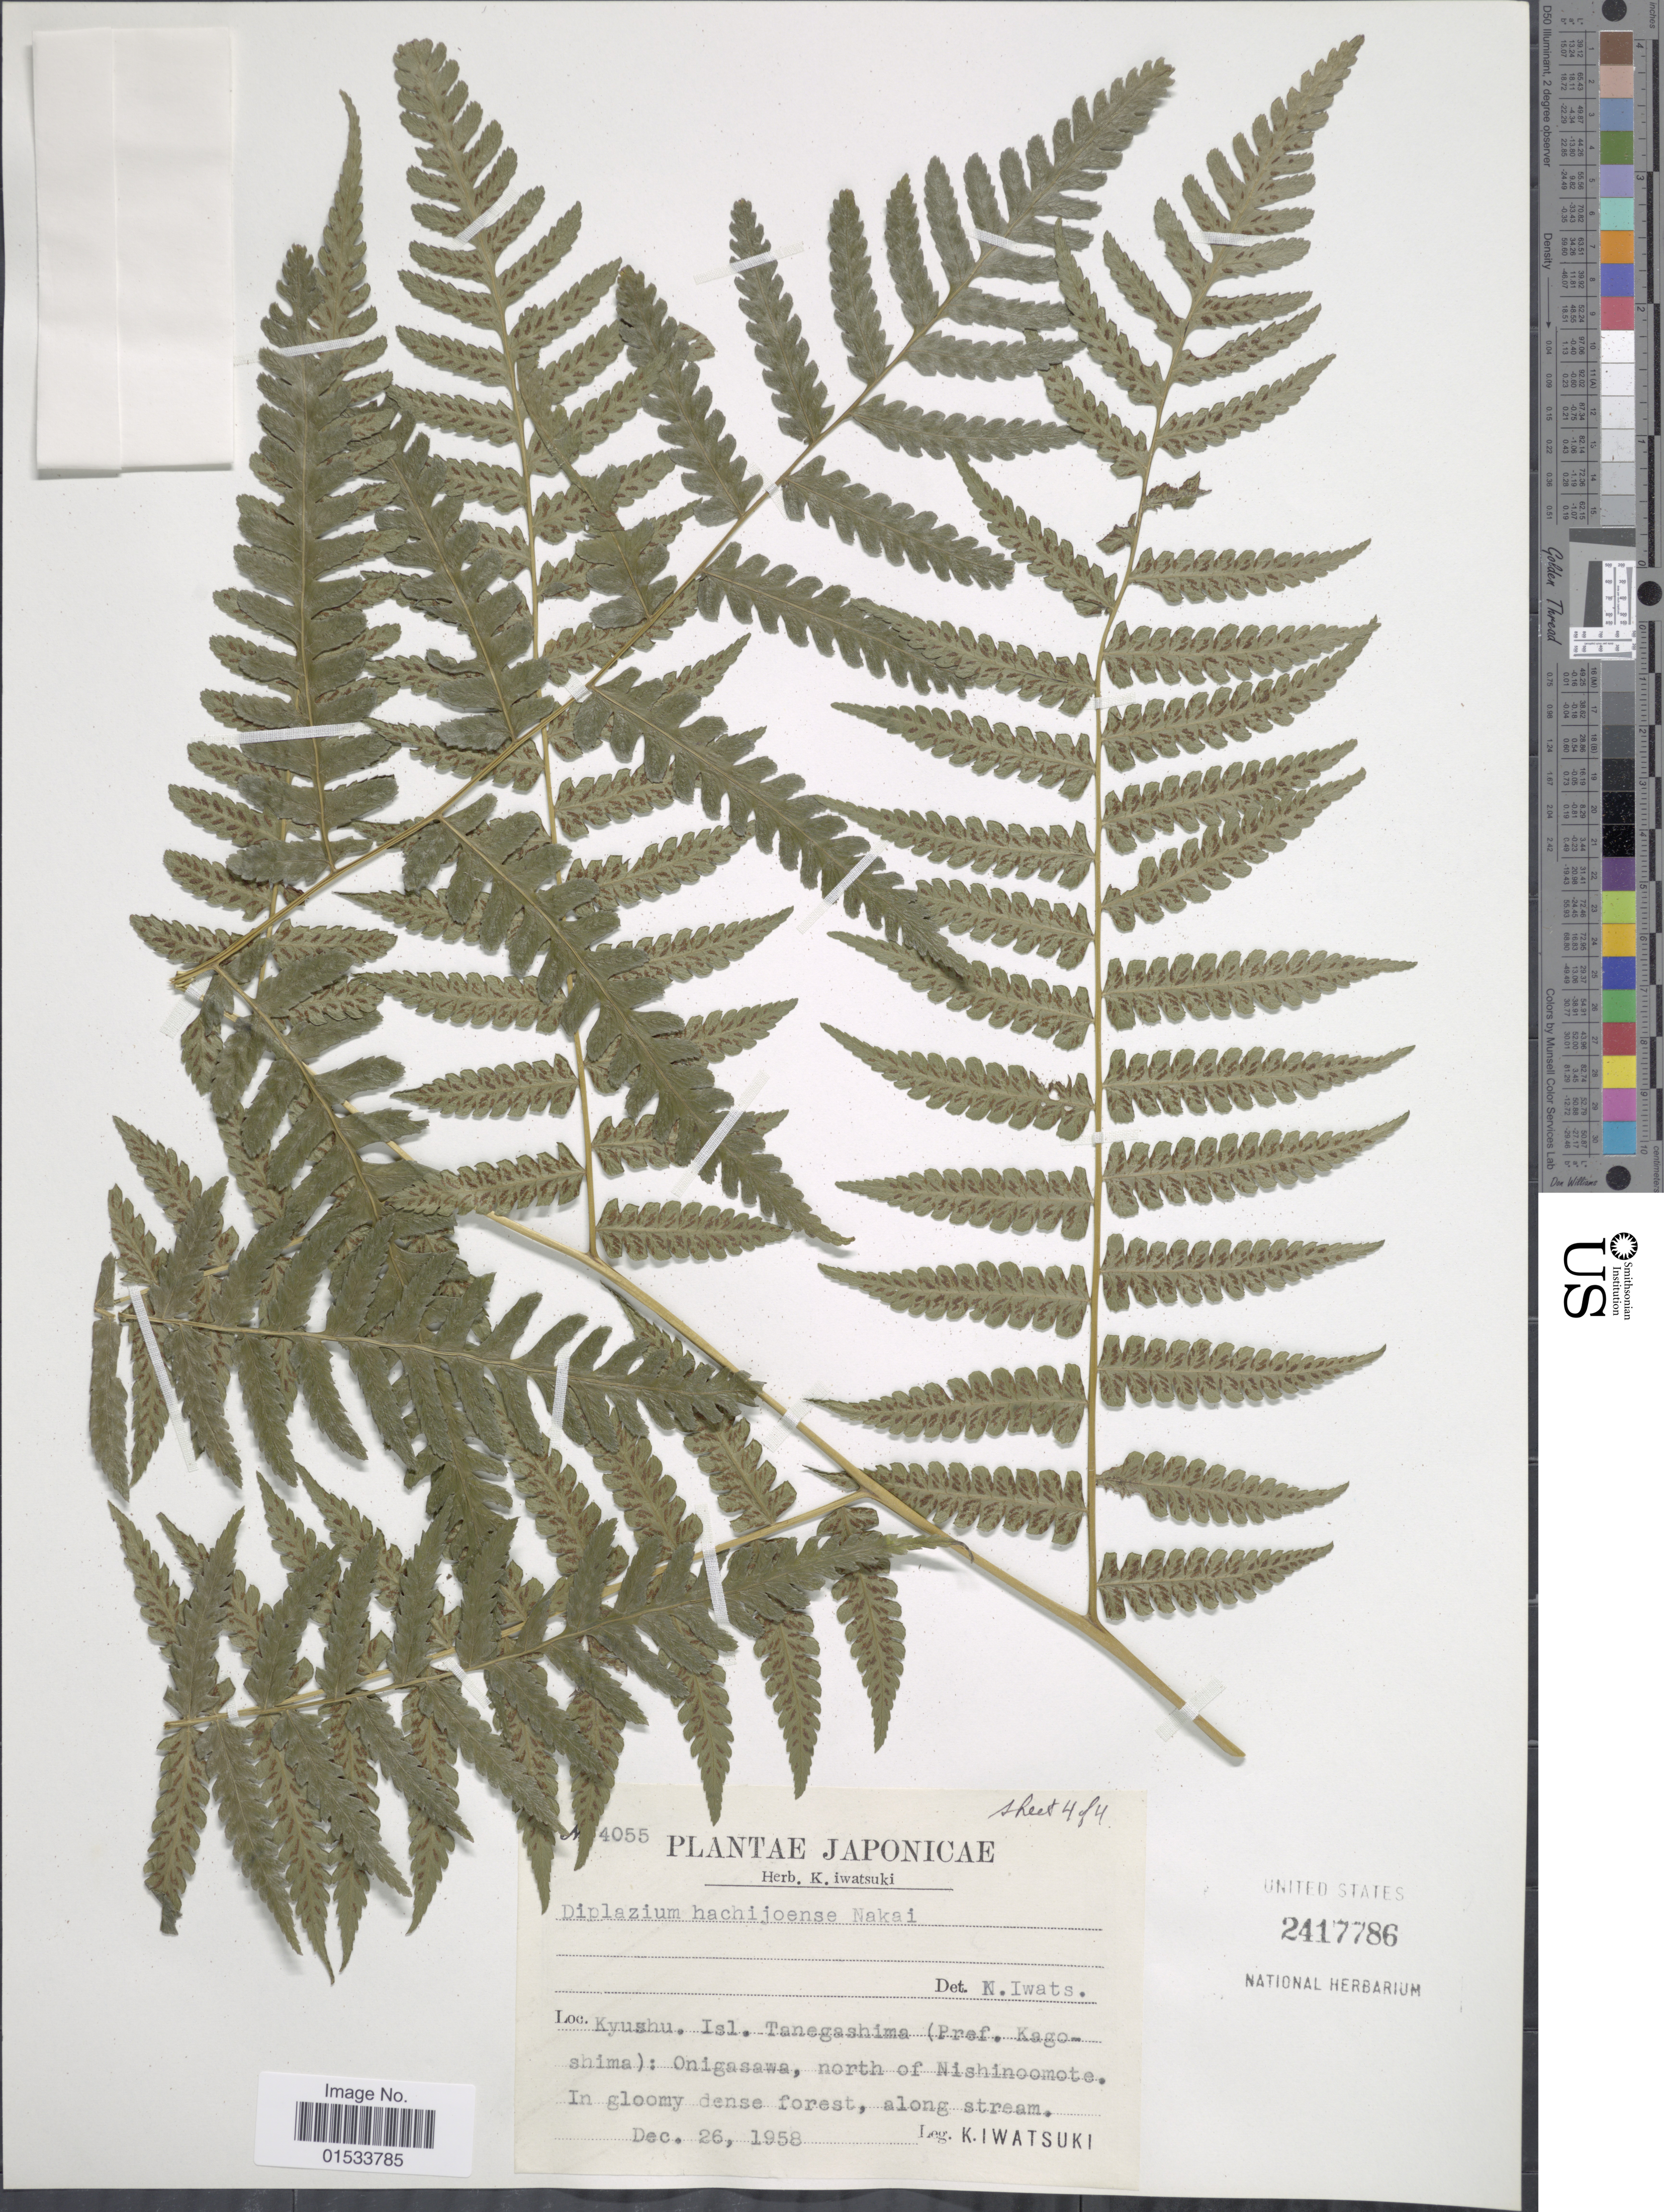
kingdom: Plantae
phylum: Tracheophyta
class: Polypodiopsida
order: Polypodiales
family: Athyriaceae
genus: Diplazium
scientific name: Diplazium hachijoense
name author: Nakai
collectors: K. Iwatsuki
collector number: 4055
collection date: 1958-12-26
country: Japan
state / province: Kagosima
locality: Kyushu, Isl. Tanegashima, Onigasawa, north of Nishinoomote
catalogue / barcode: US 2417786